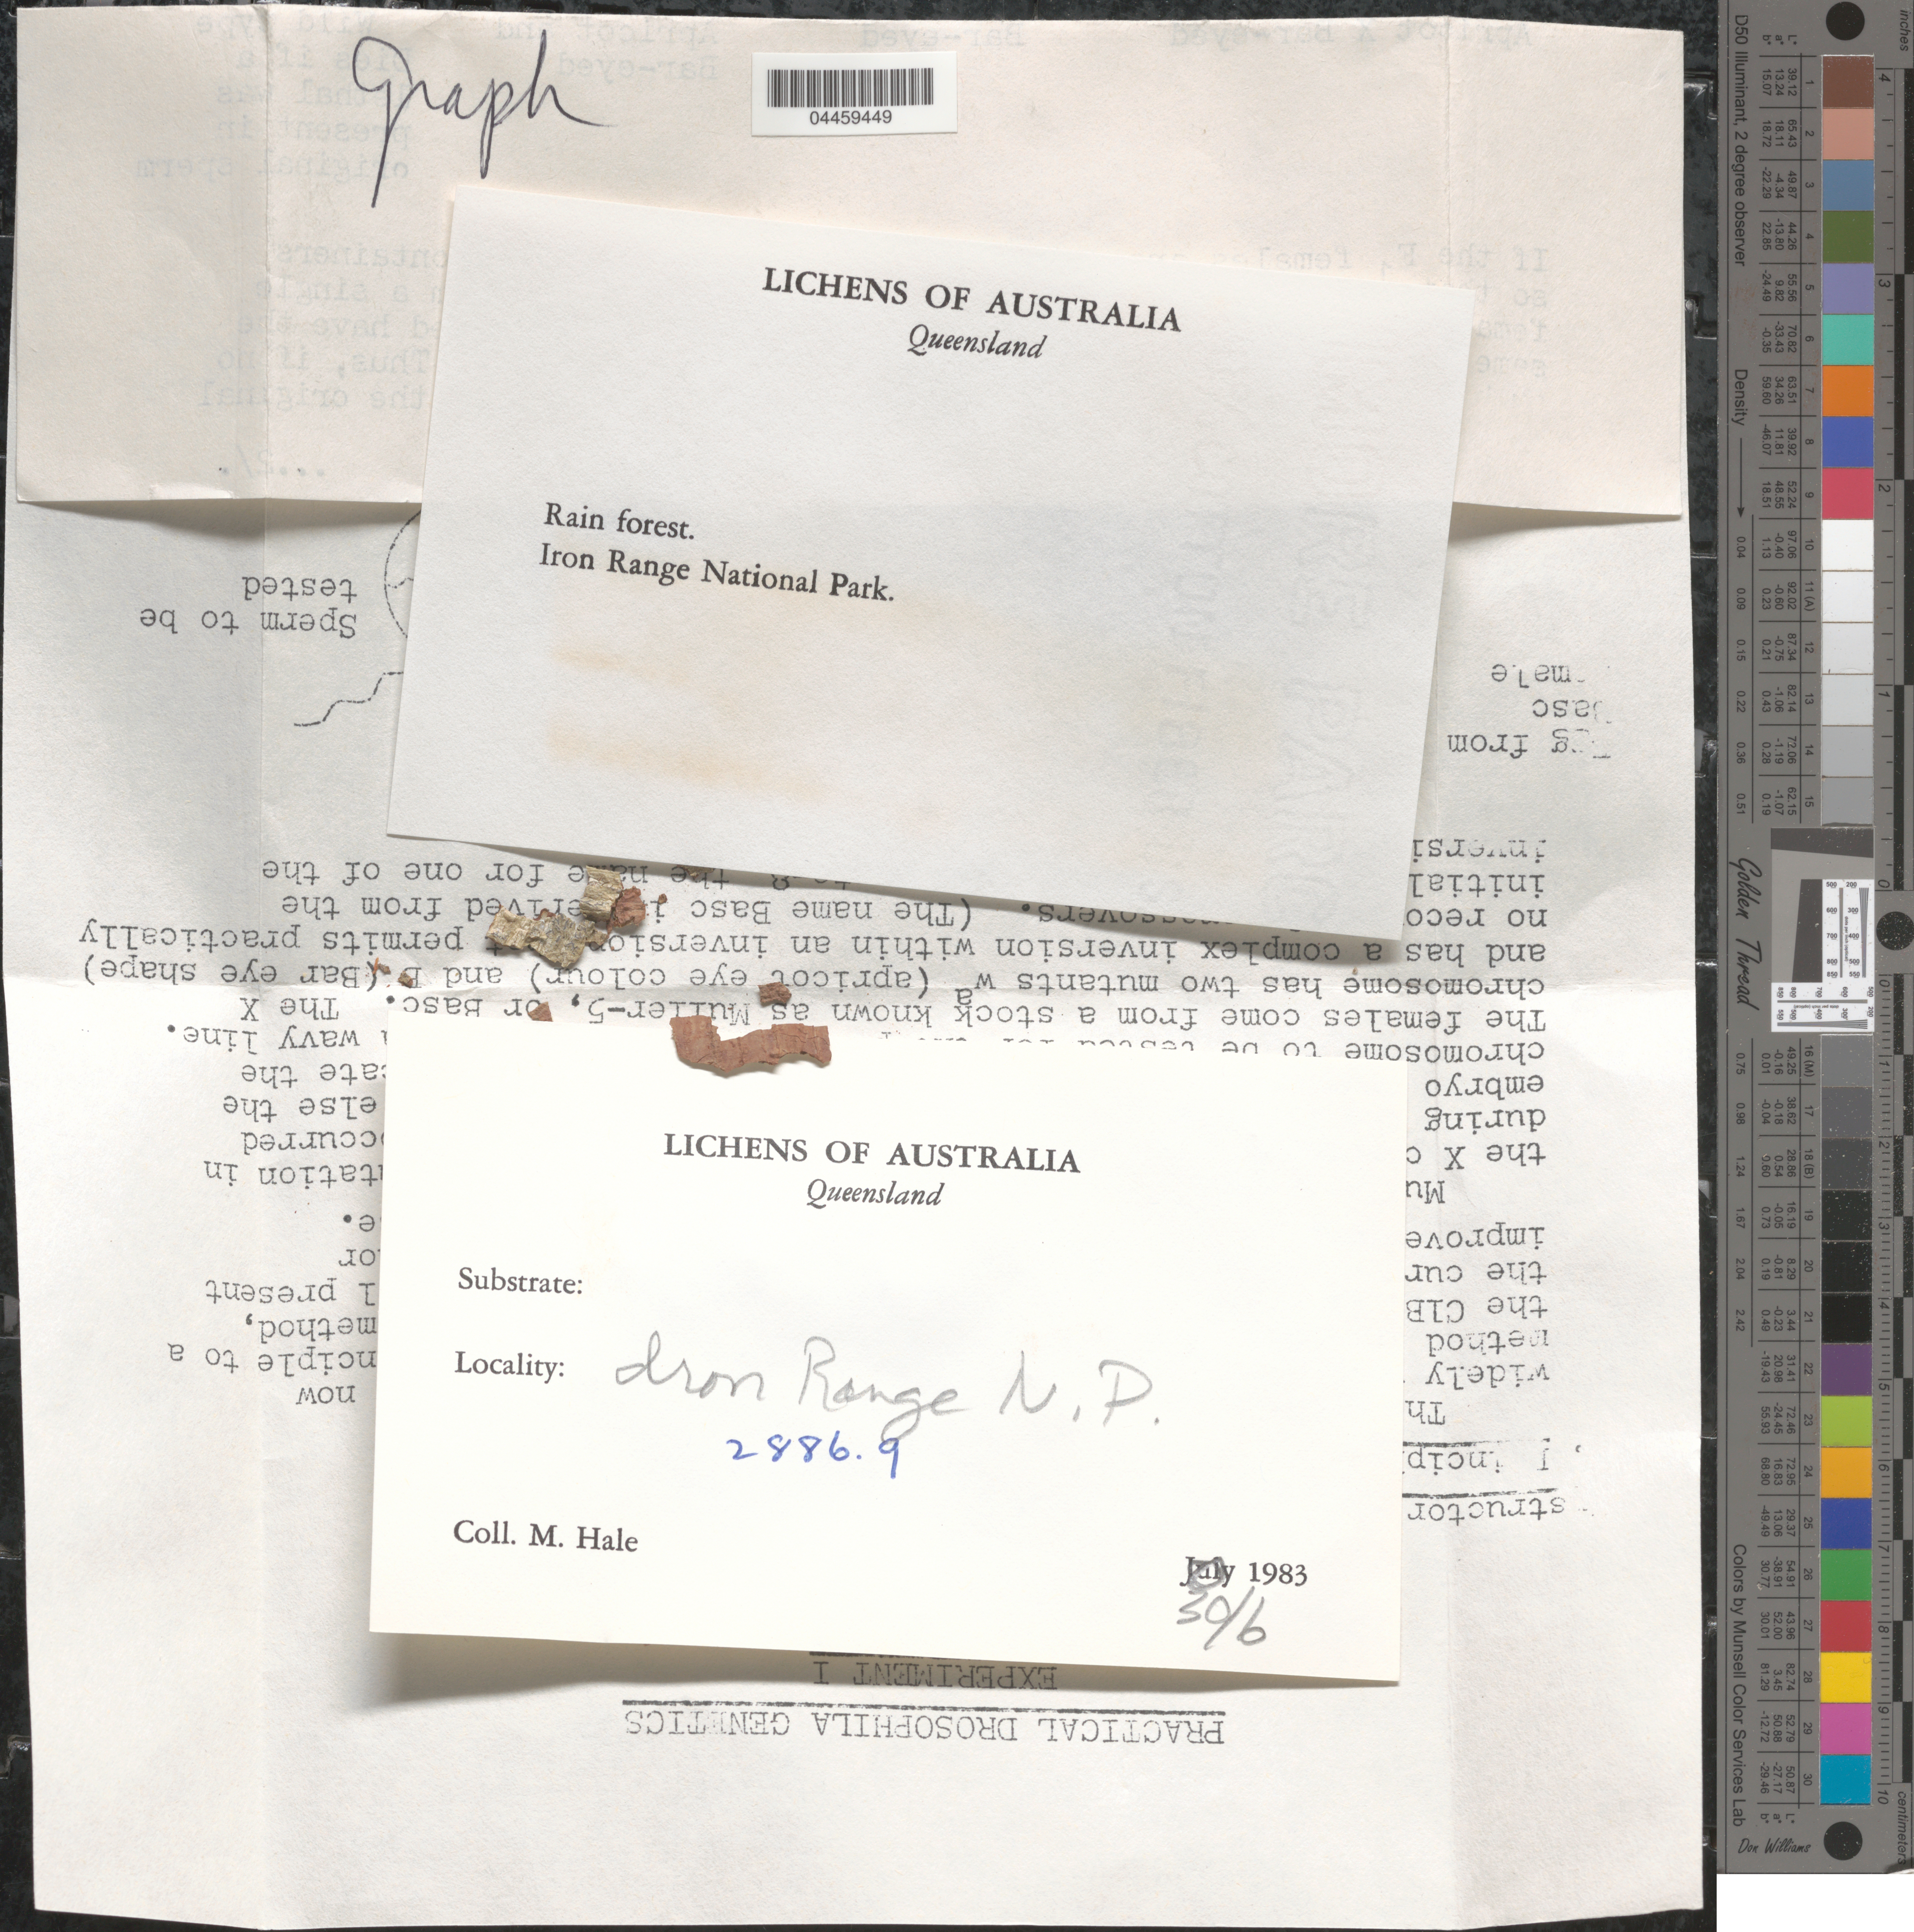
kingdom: Fungi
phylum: Ascomycota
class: Lecanoromycetes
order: Ostropales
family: Graphidaceae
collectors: M. Hale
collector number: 28869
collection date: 1983-06-30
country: Australia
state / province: Queensland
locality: Iron Range National Park.